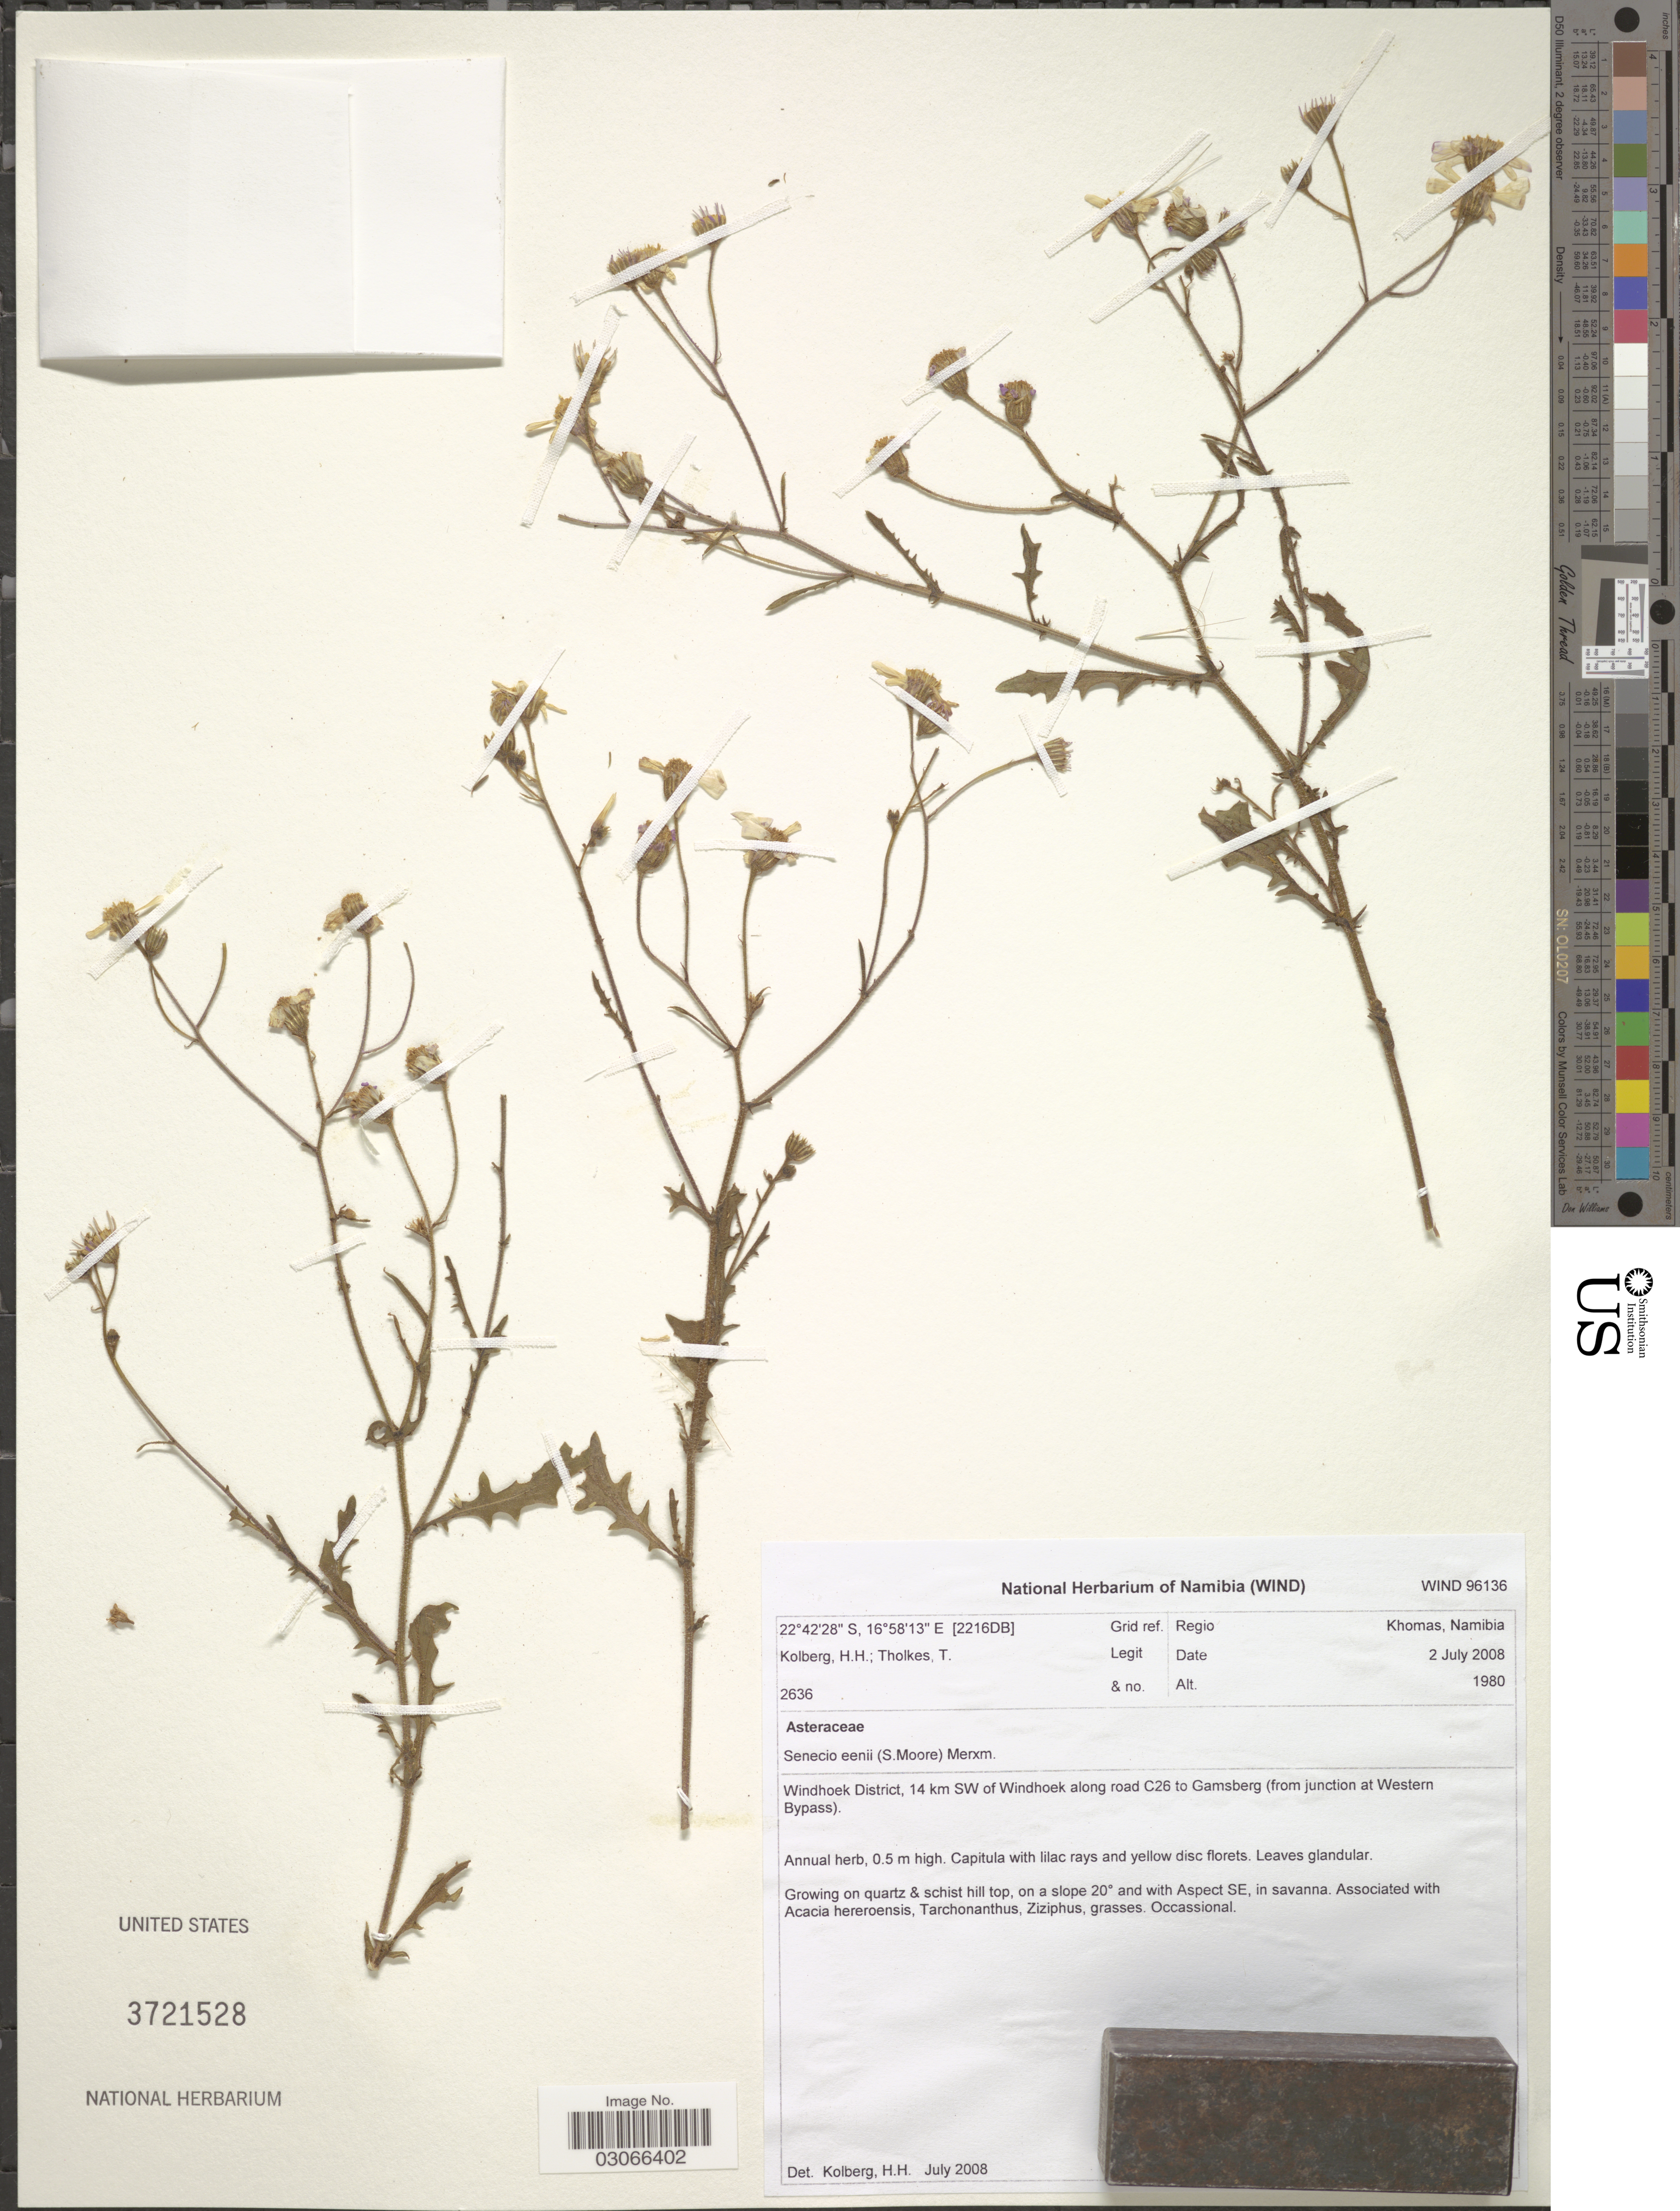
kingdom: Plantae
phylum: Tracheophyta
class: Magnoliopsida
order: Asterales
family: Asteraceae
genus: Senecio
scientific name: Senecio eenii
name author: (S. Moore) Merxm.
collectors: H. H. Kolberg & T. Tholkes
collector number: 2636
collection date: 2008-07-02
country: Namibia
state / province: Khomas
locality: [2216DB] Grid ref. Regio Khomas. Windhoek District, 14 km SW of Windhoek along road C26 to Gamsberg (from junction at Western Bypass).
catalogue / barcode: US 3721528